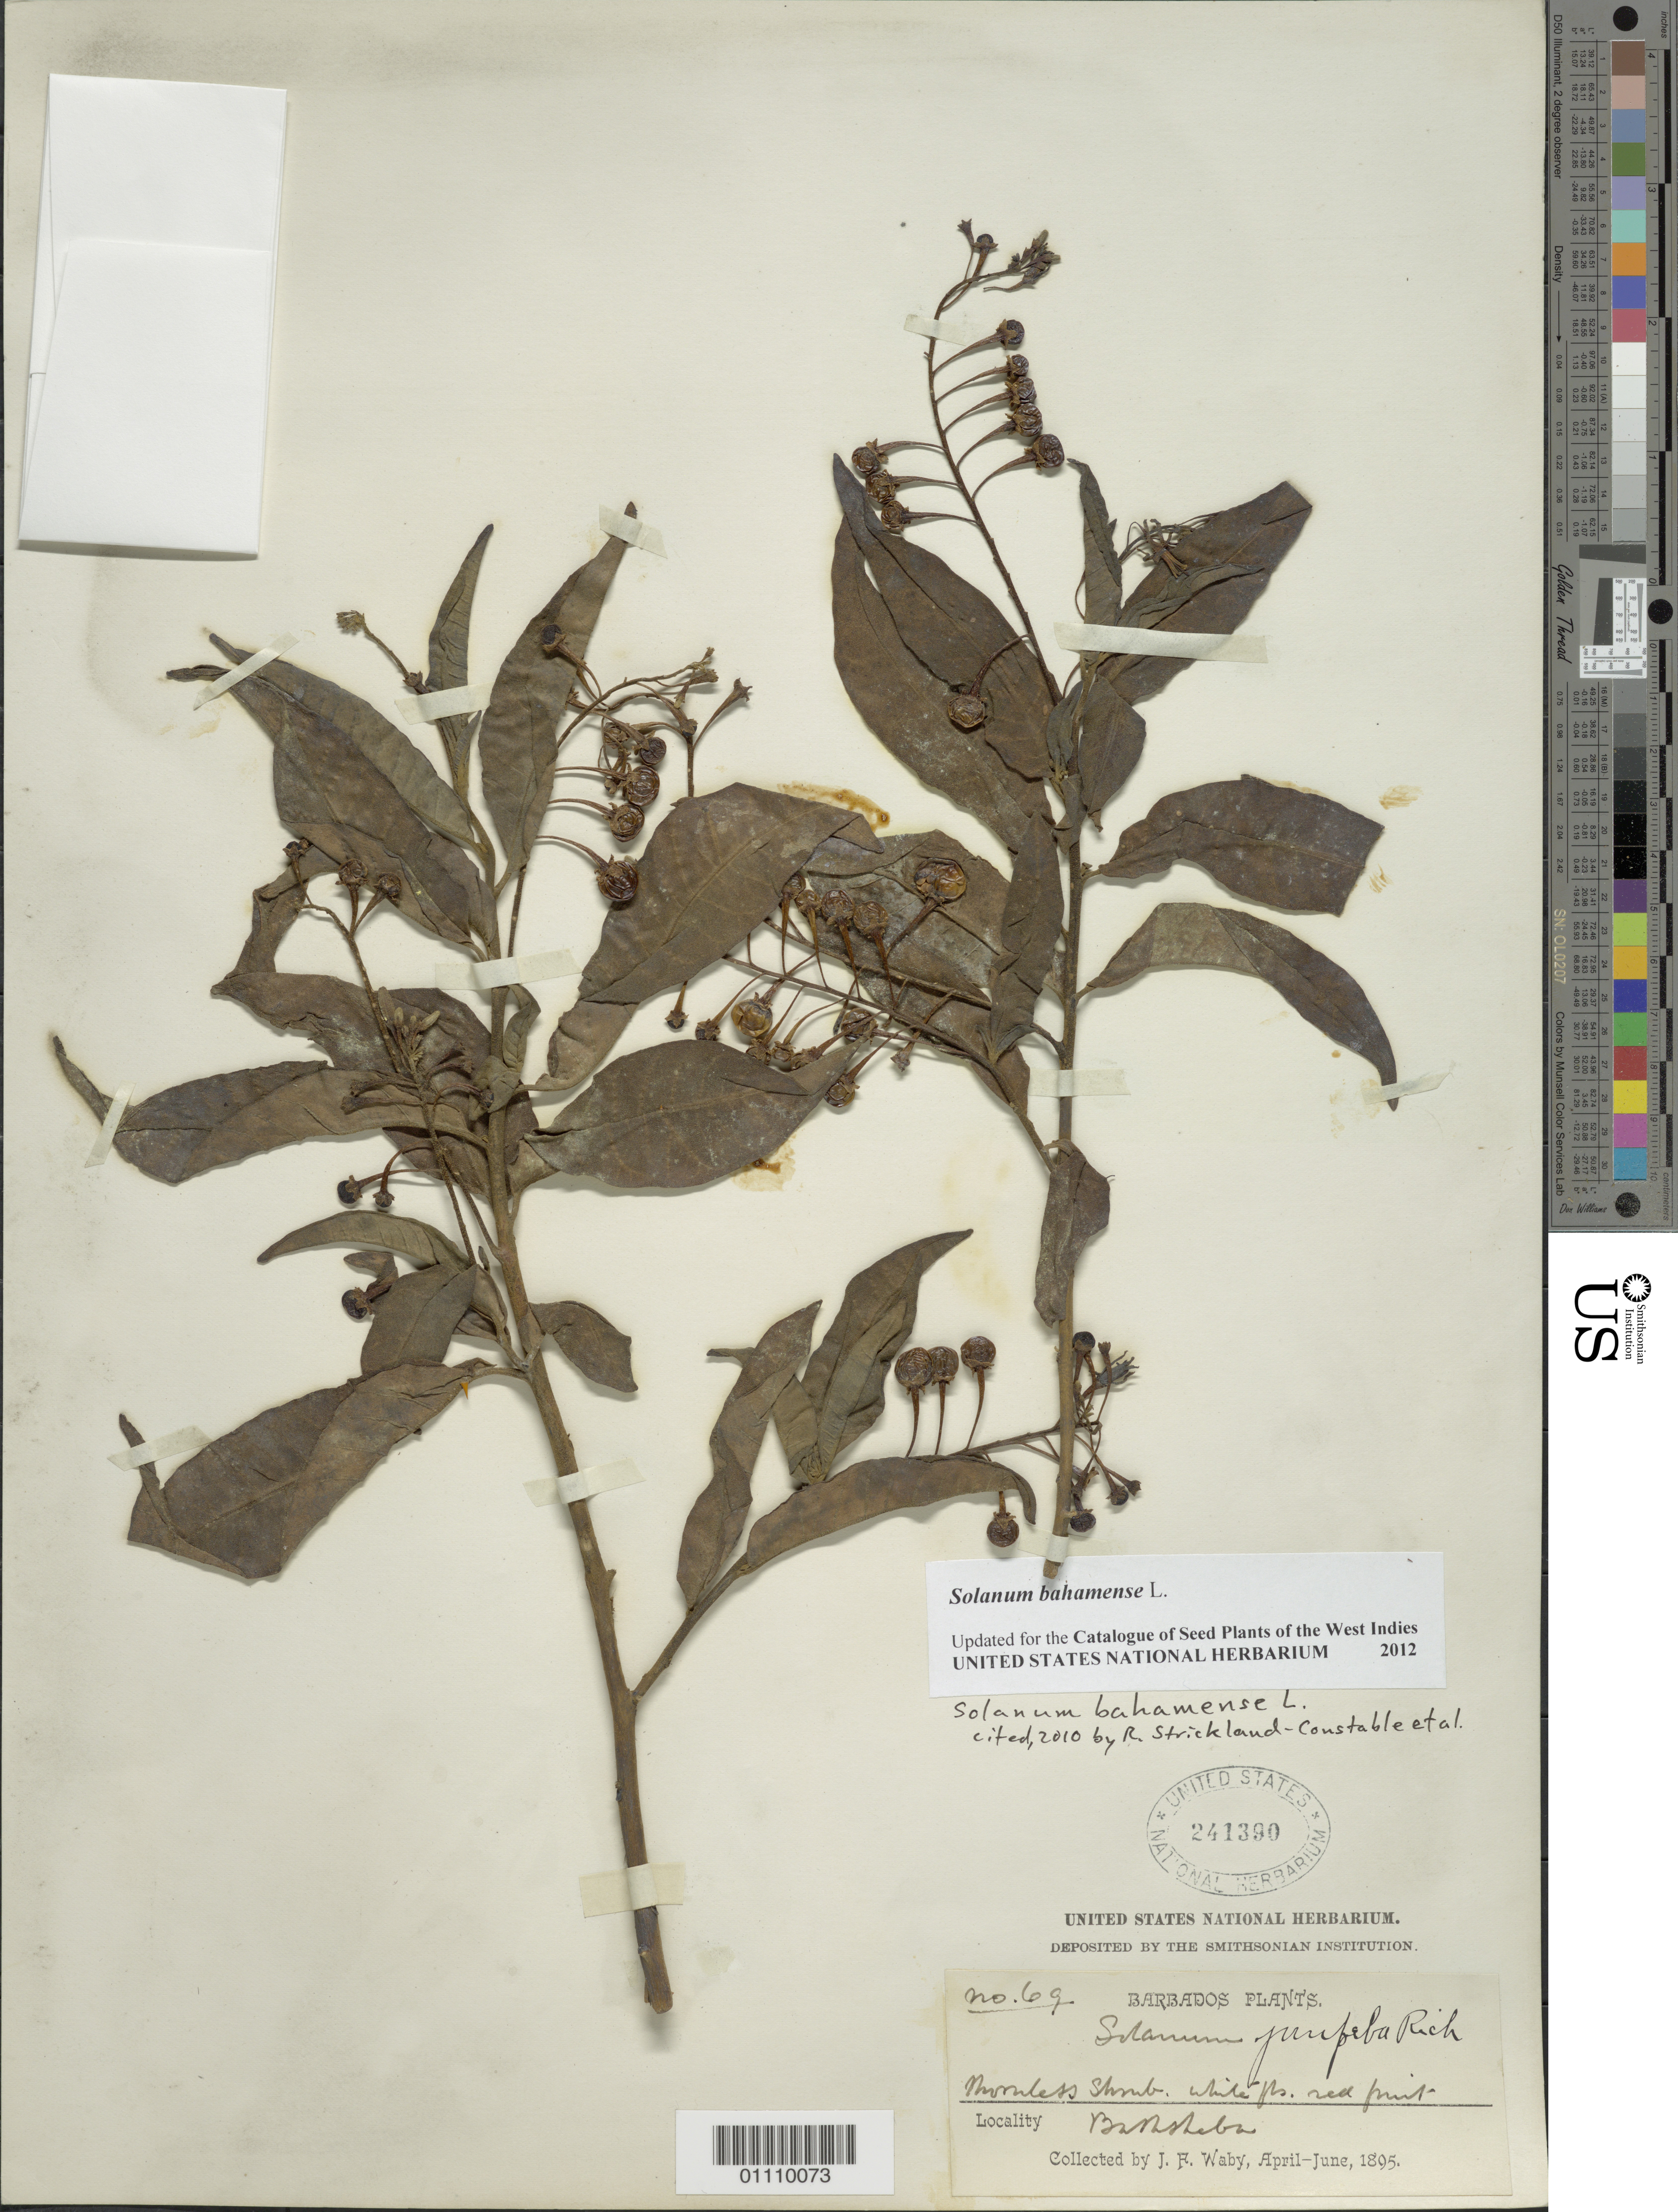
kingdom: Plantae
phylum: Tracheophyta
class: Magnoliopsida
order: Solanales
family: Solanaceae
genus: Solanum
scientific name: Solanum bahamense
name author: L.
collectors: J. Waby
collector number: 69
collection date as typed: Apr 1895 to -- Jun 1895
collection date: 1895-04/1895-06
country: Barbados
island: Barbados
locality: Bathsheba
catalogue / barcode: US 241390